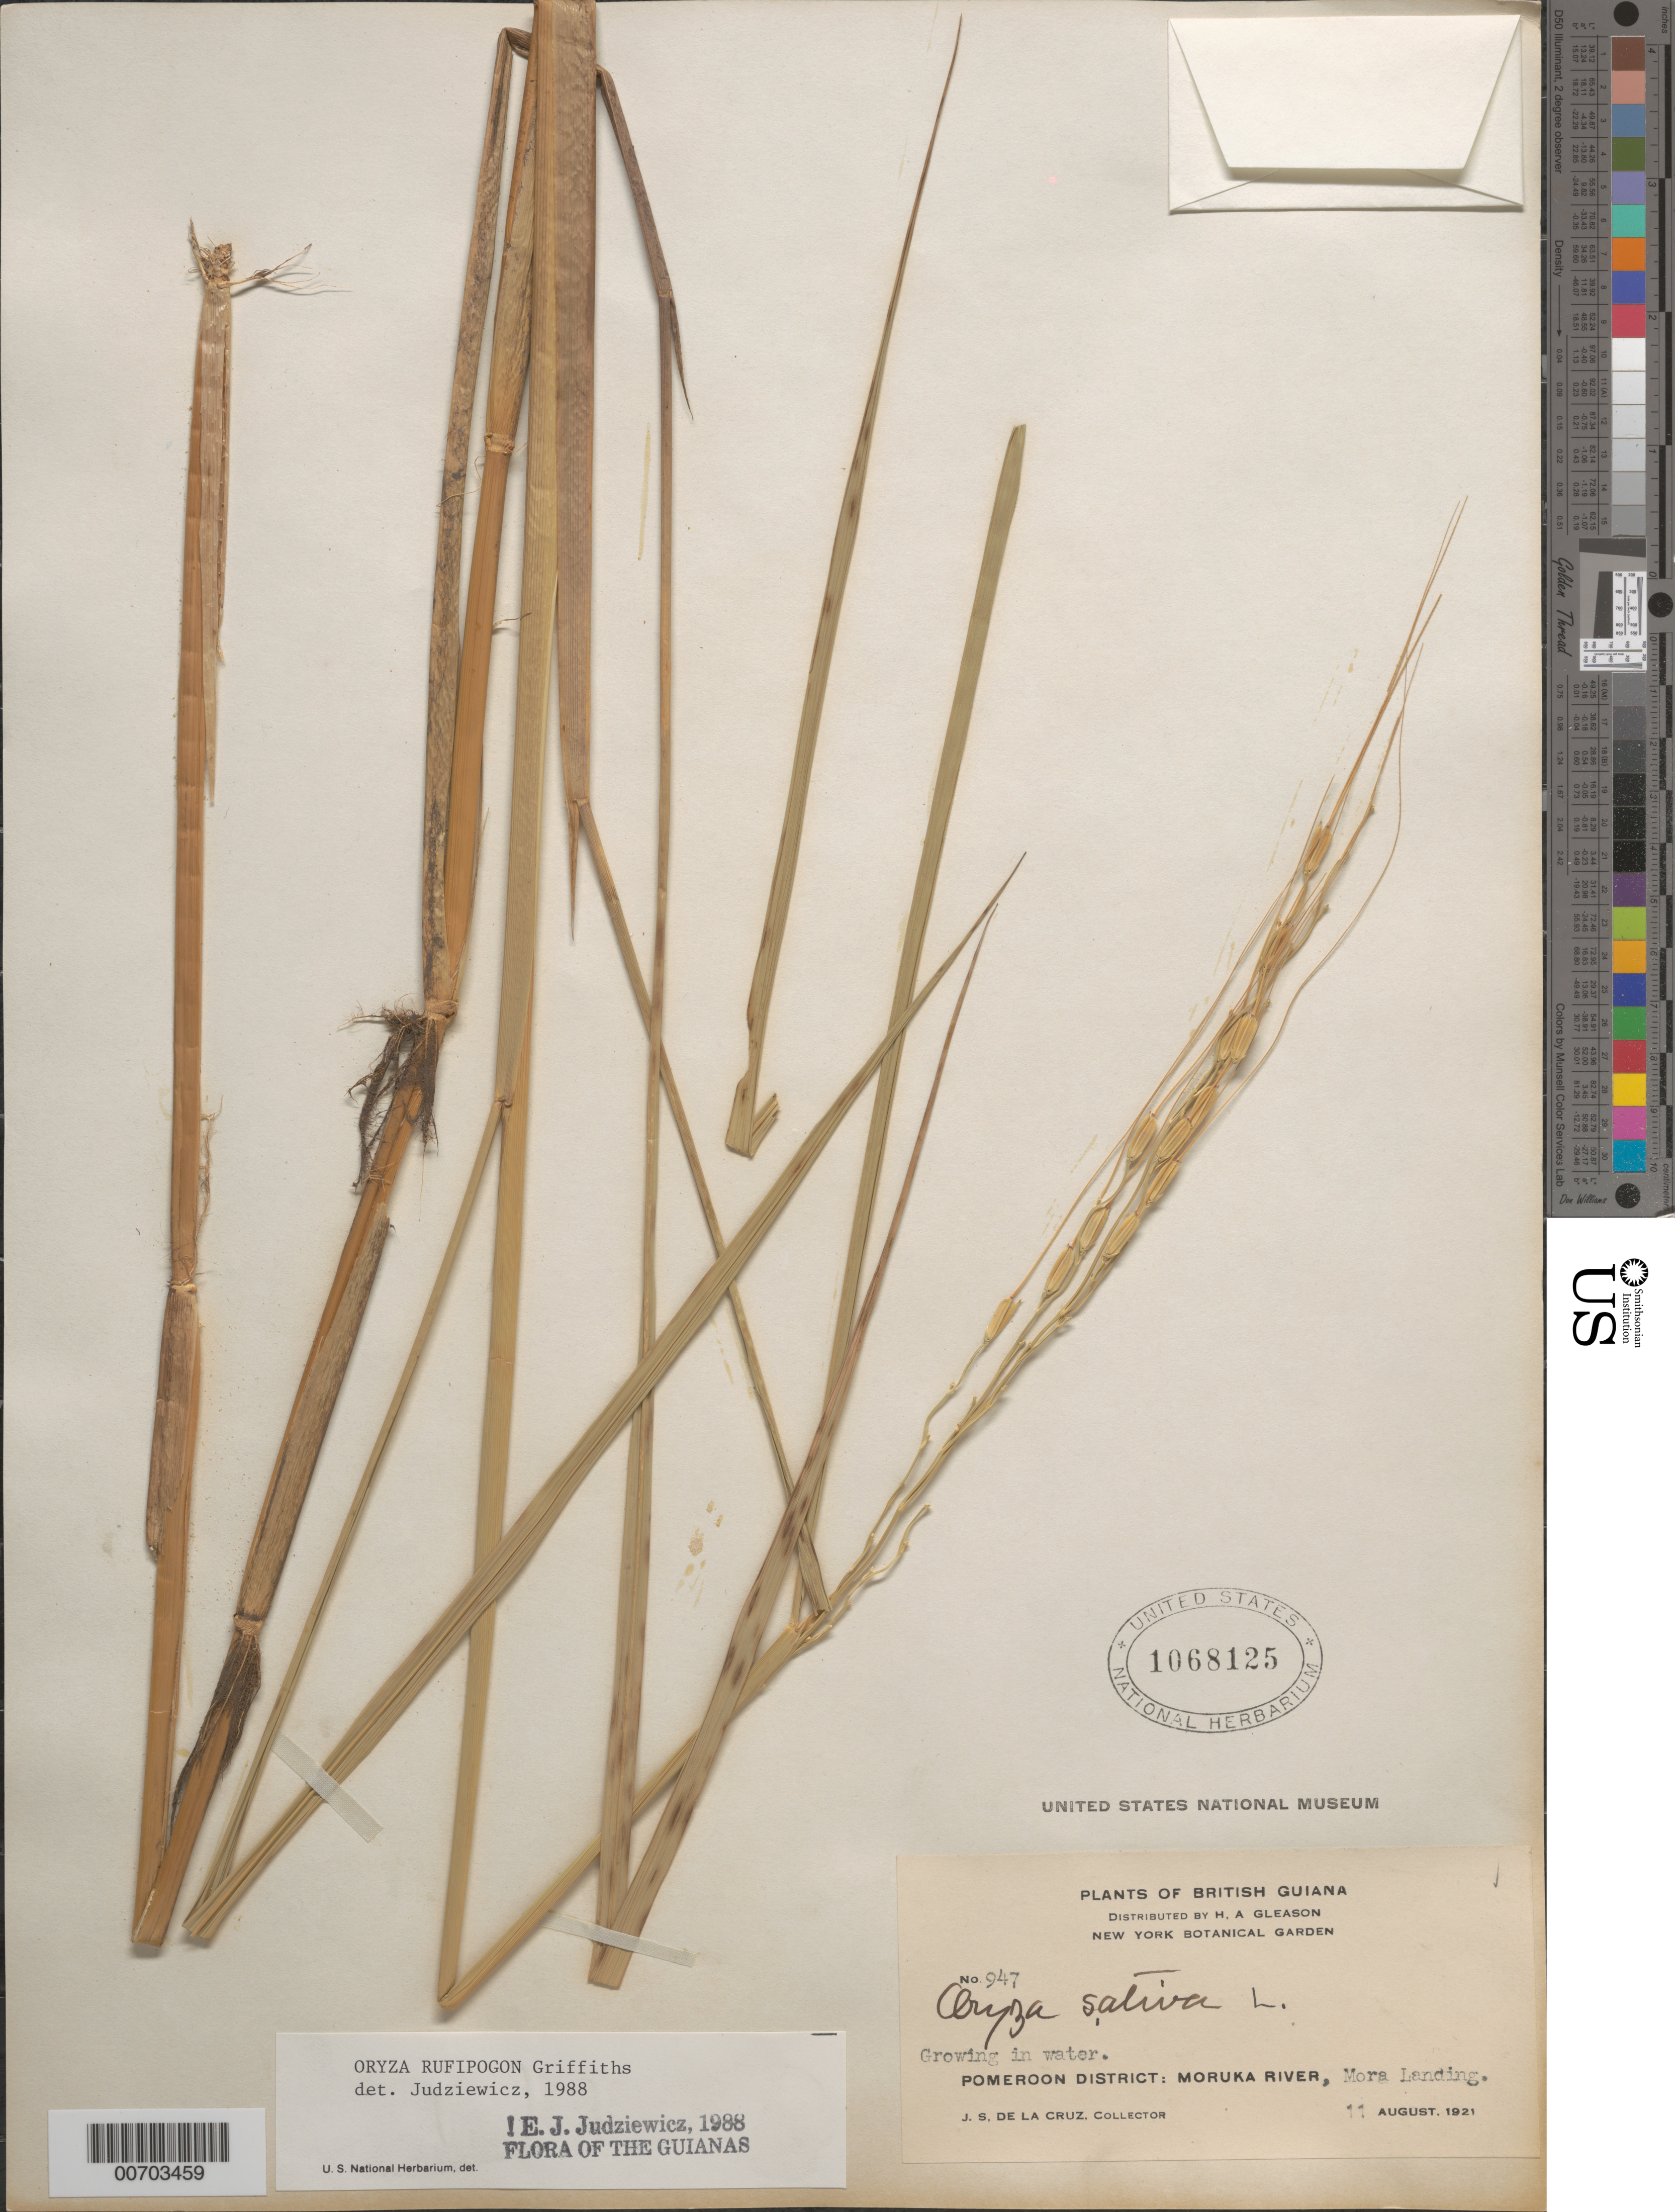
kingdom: Plantae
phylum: Tracheophyta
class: Liliopsida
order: Poales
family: Poaceae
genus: Oryza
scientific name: Oryza rufipogon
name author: Griffith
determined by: Judziewicz, E. J.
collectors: J. S. de la Cruz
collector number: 947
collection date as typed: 11-Aug-21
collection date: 1921-08-11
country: Guyana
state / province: Barima-Waini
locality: Mora Landing, Moruka R., Pomeroon Dist.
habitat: In water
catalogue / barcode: US 1068125